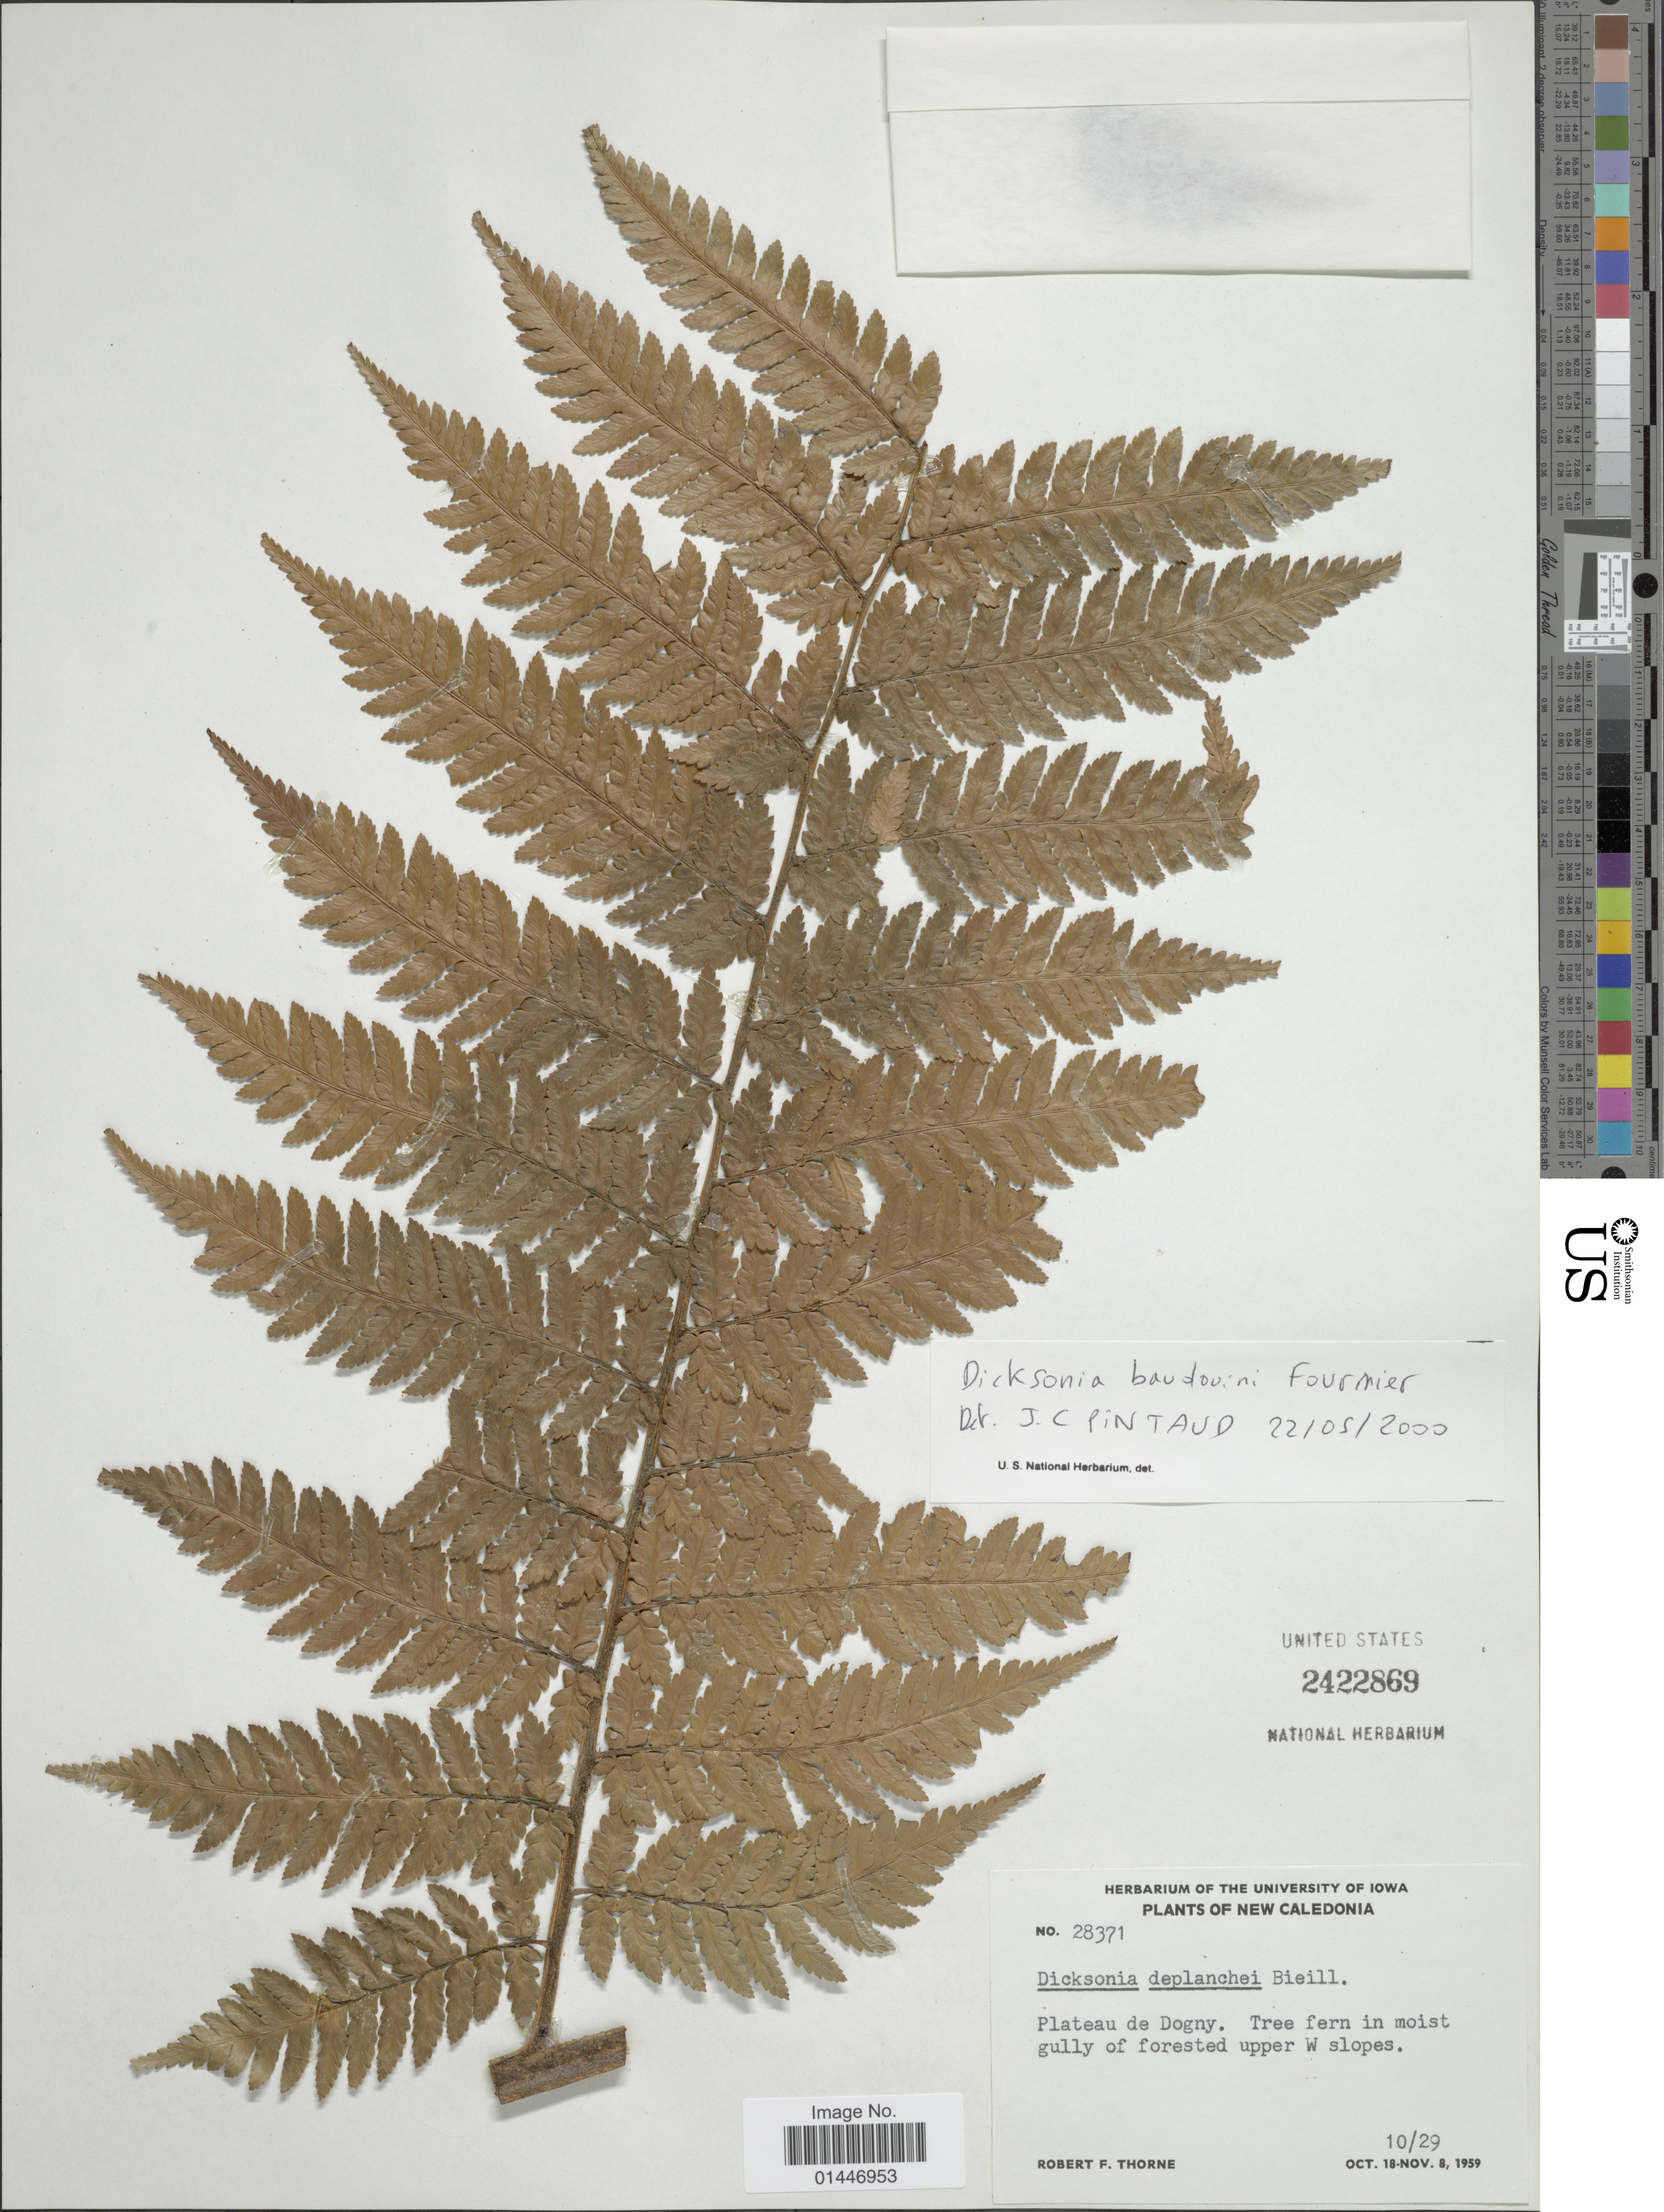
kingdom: Plantae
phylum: Tracheophyta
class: Polypodiopsida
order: Cyatheales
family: Dicksoniaceae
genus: Dicksonia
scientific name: Dicksonia baudouinii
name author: E. Fourn.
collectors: R. F. Thorne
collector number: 28371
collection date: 1959-10-29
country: New Caledonia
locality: Plateau de Dogny.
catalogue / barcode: US 2422869